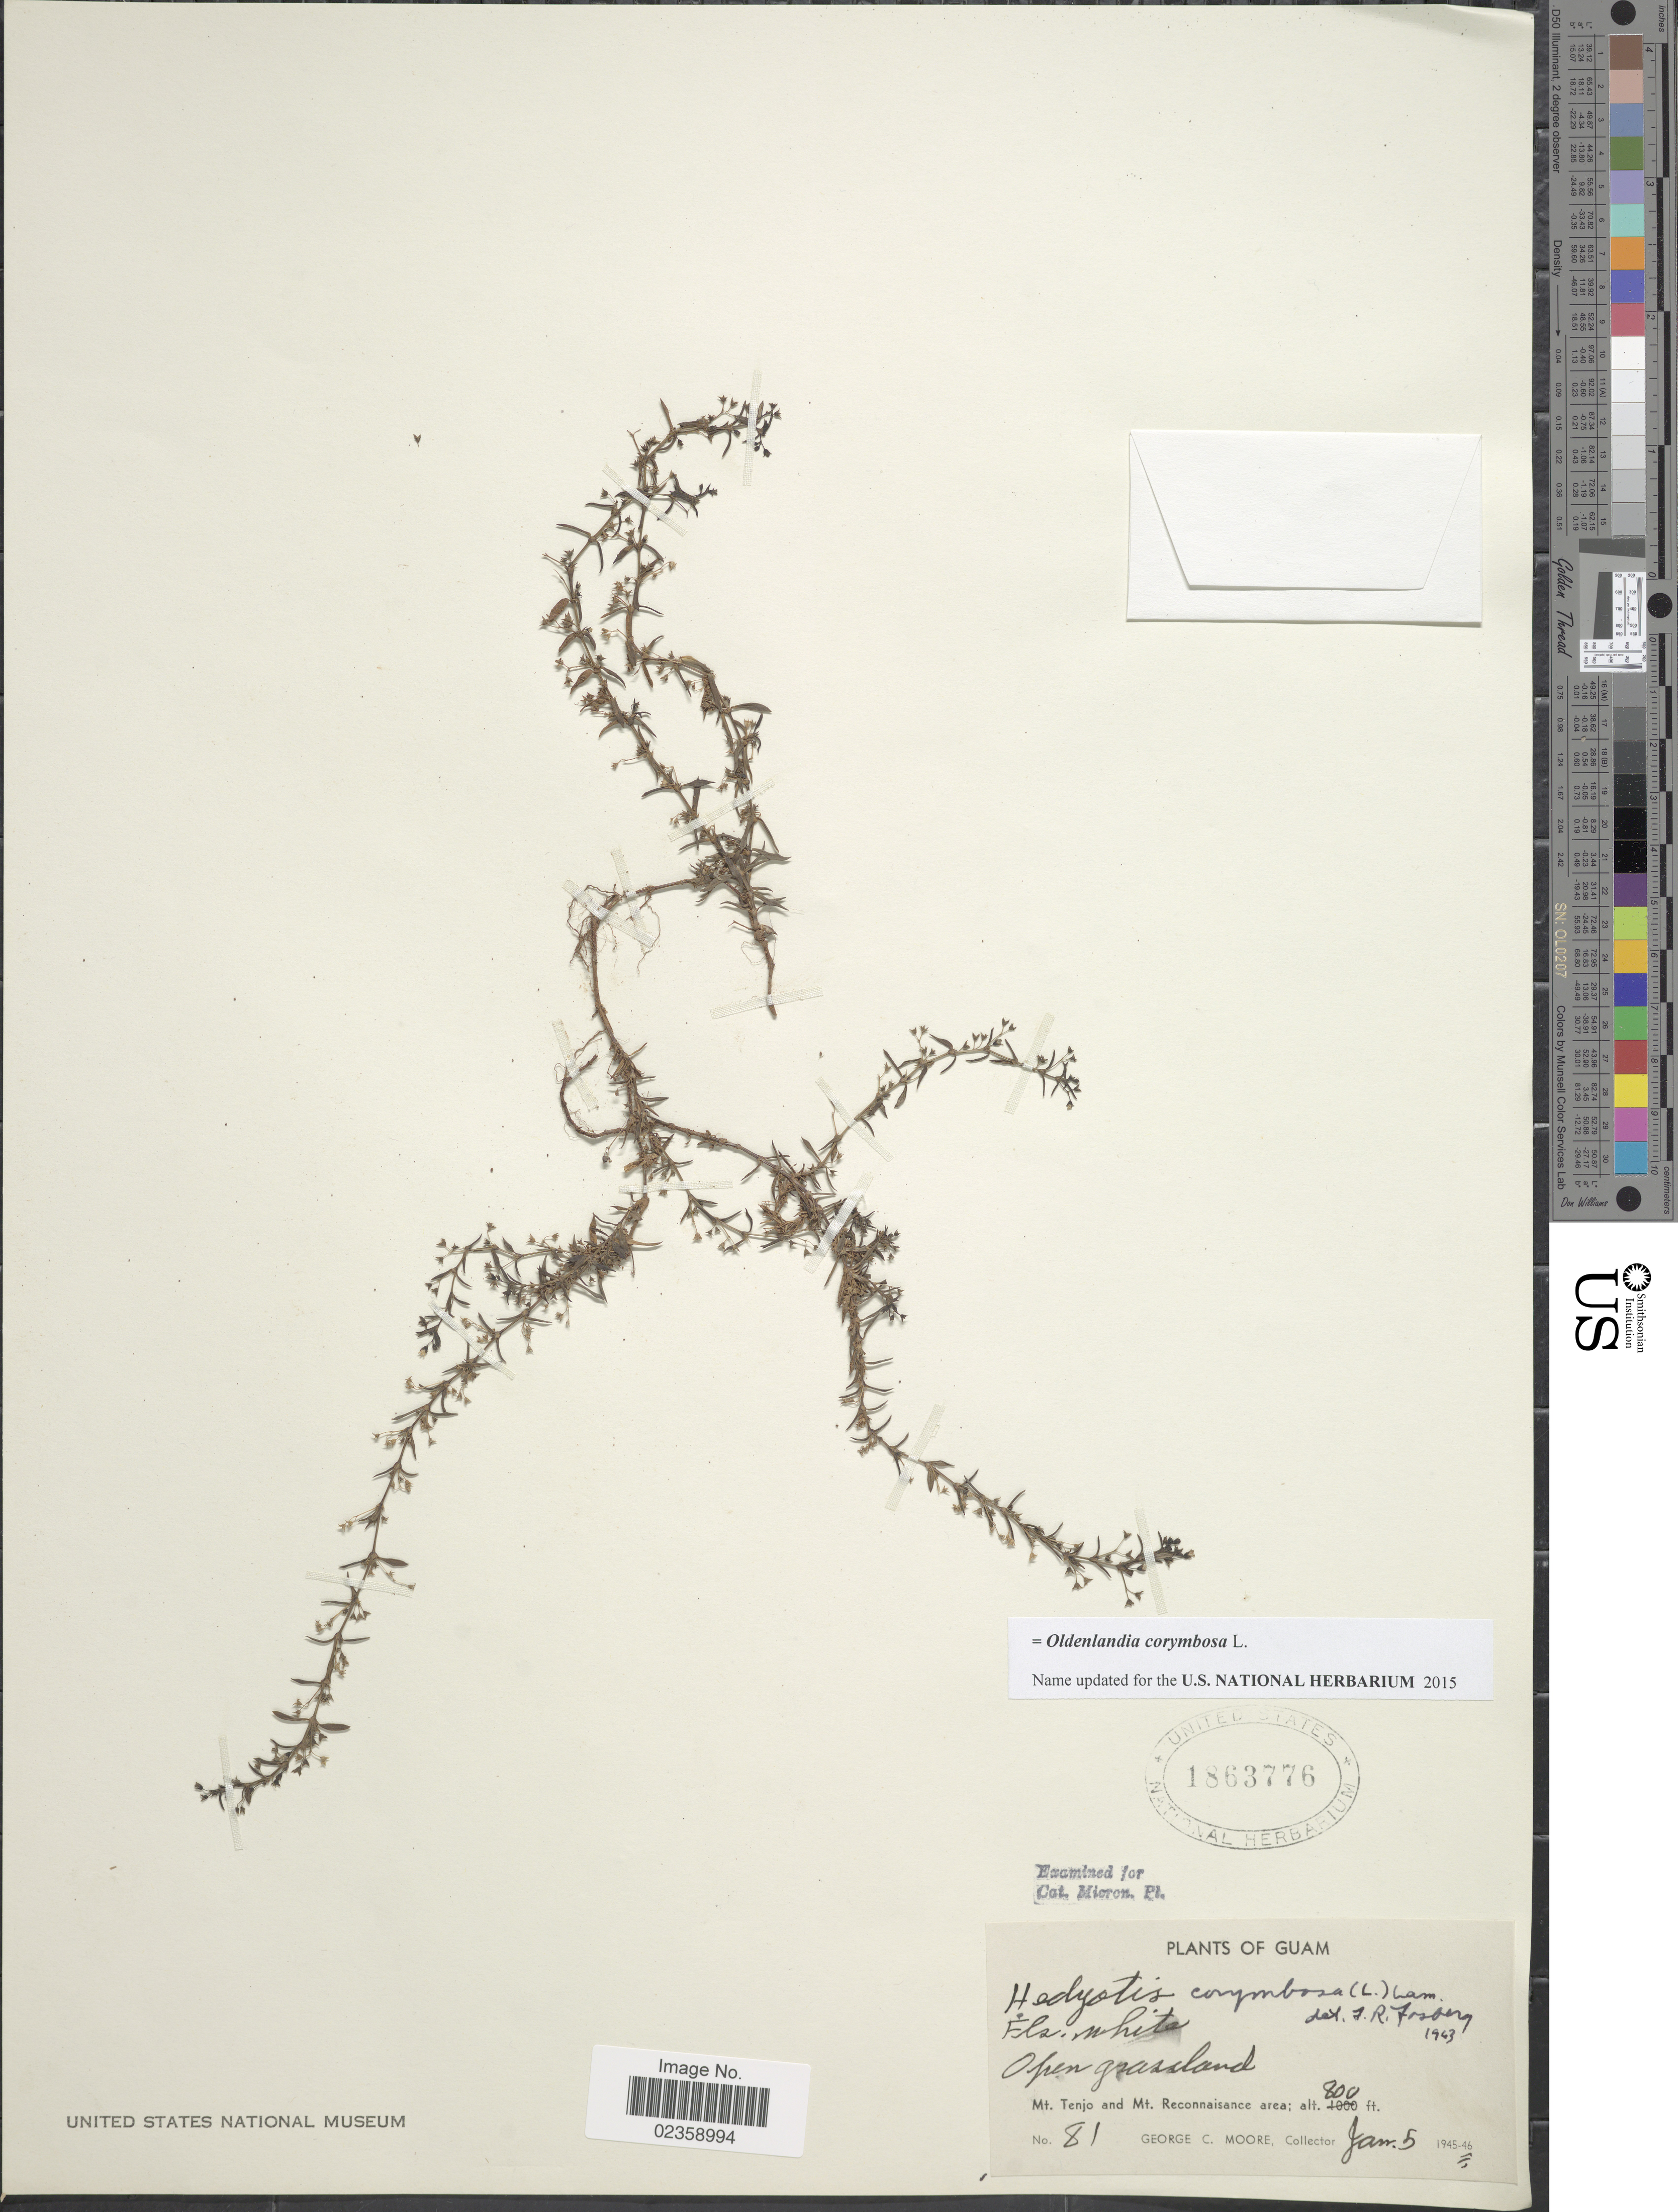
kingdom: Plantae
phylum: Tracheophyta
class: Magnoliopsida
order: Gentianales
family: Rubiaceae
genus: Oldenlandia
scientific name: Oldenlandia corymbosa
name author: L.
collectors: G. C. Moore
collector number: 81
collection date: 1946-01-05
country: Guam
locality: Mt. Tenjo and Mt. Reconnaisance area. Open grassland.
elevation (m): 244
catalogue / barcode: US 1863776